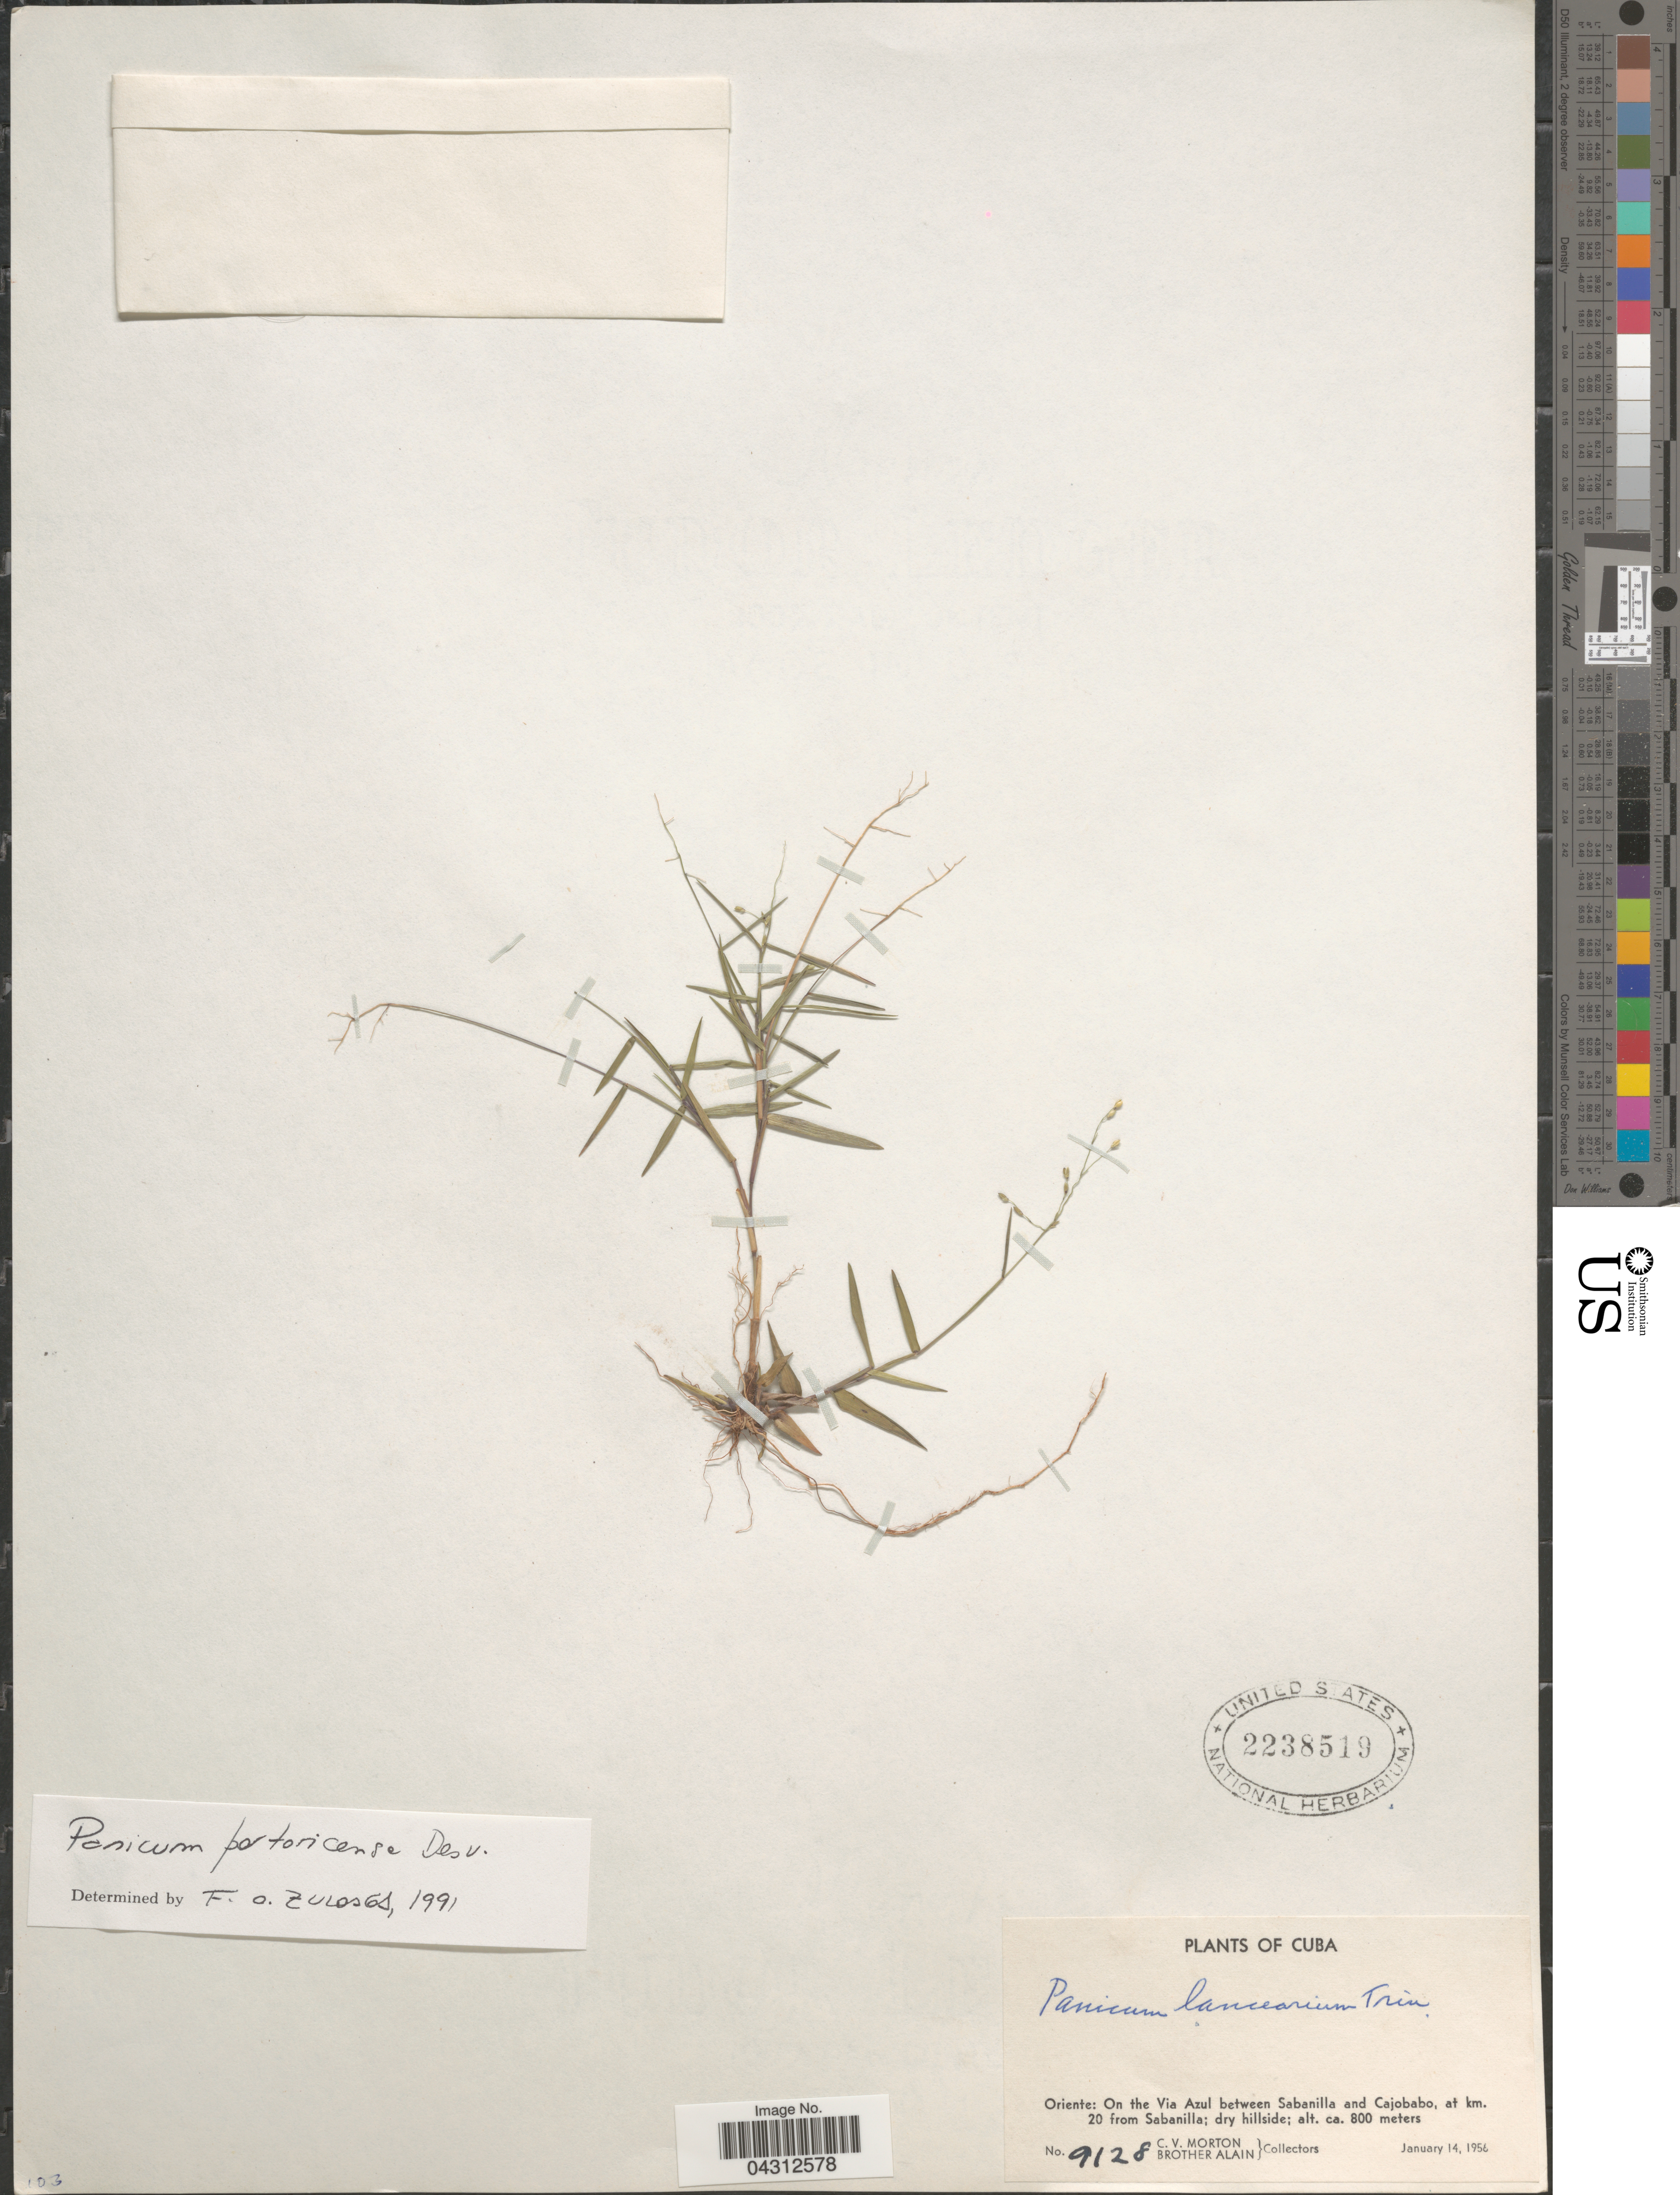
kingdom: Plantae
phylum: Tracheophyta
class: Liliopsida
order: Poales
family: Poaceae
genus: Dichanthelium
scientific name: Dichanthelium portoricense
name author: (Desv. ex Ham.) B.F. Hansen & Wunderlin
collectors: C. V. Morton & Alain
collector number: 9128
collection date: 1956-01-14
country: Cuba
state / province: Oriente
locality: On the Via Azul between Sabanilla and Cajobabo, at km. 20 from Sabanilla.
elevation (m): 800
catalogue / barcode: US 2238519